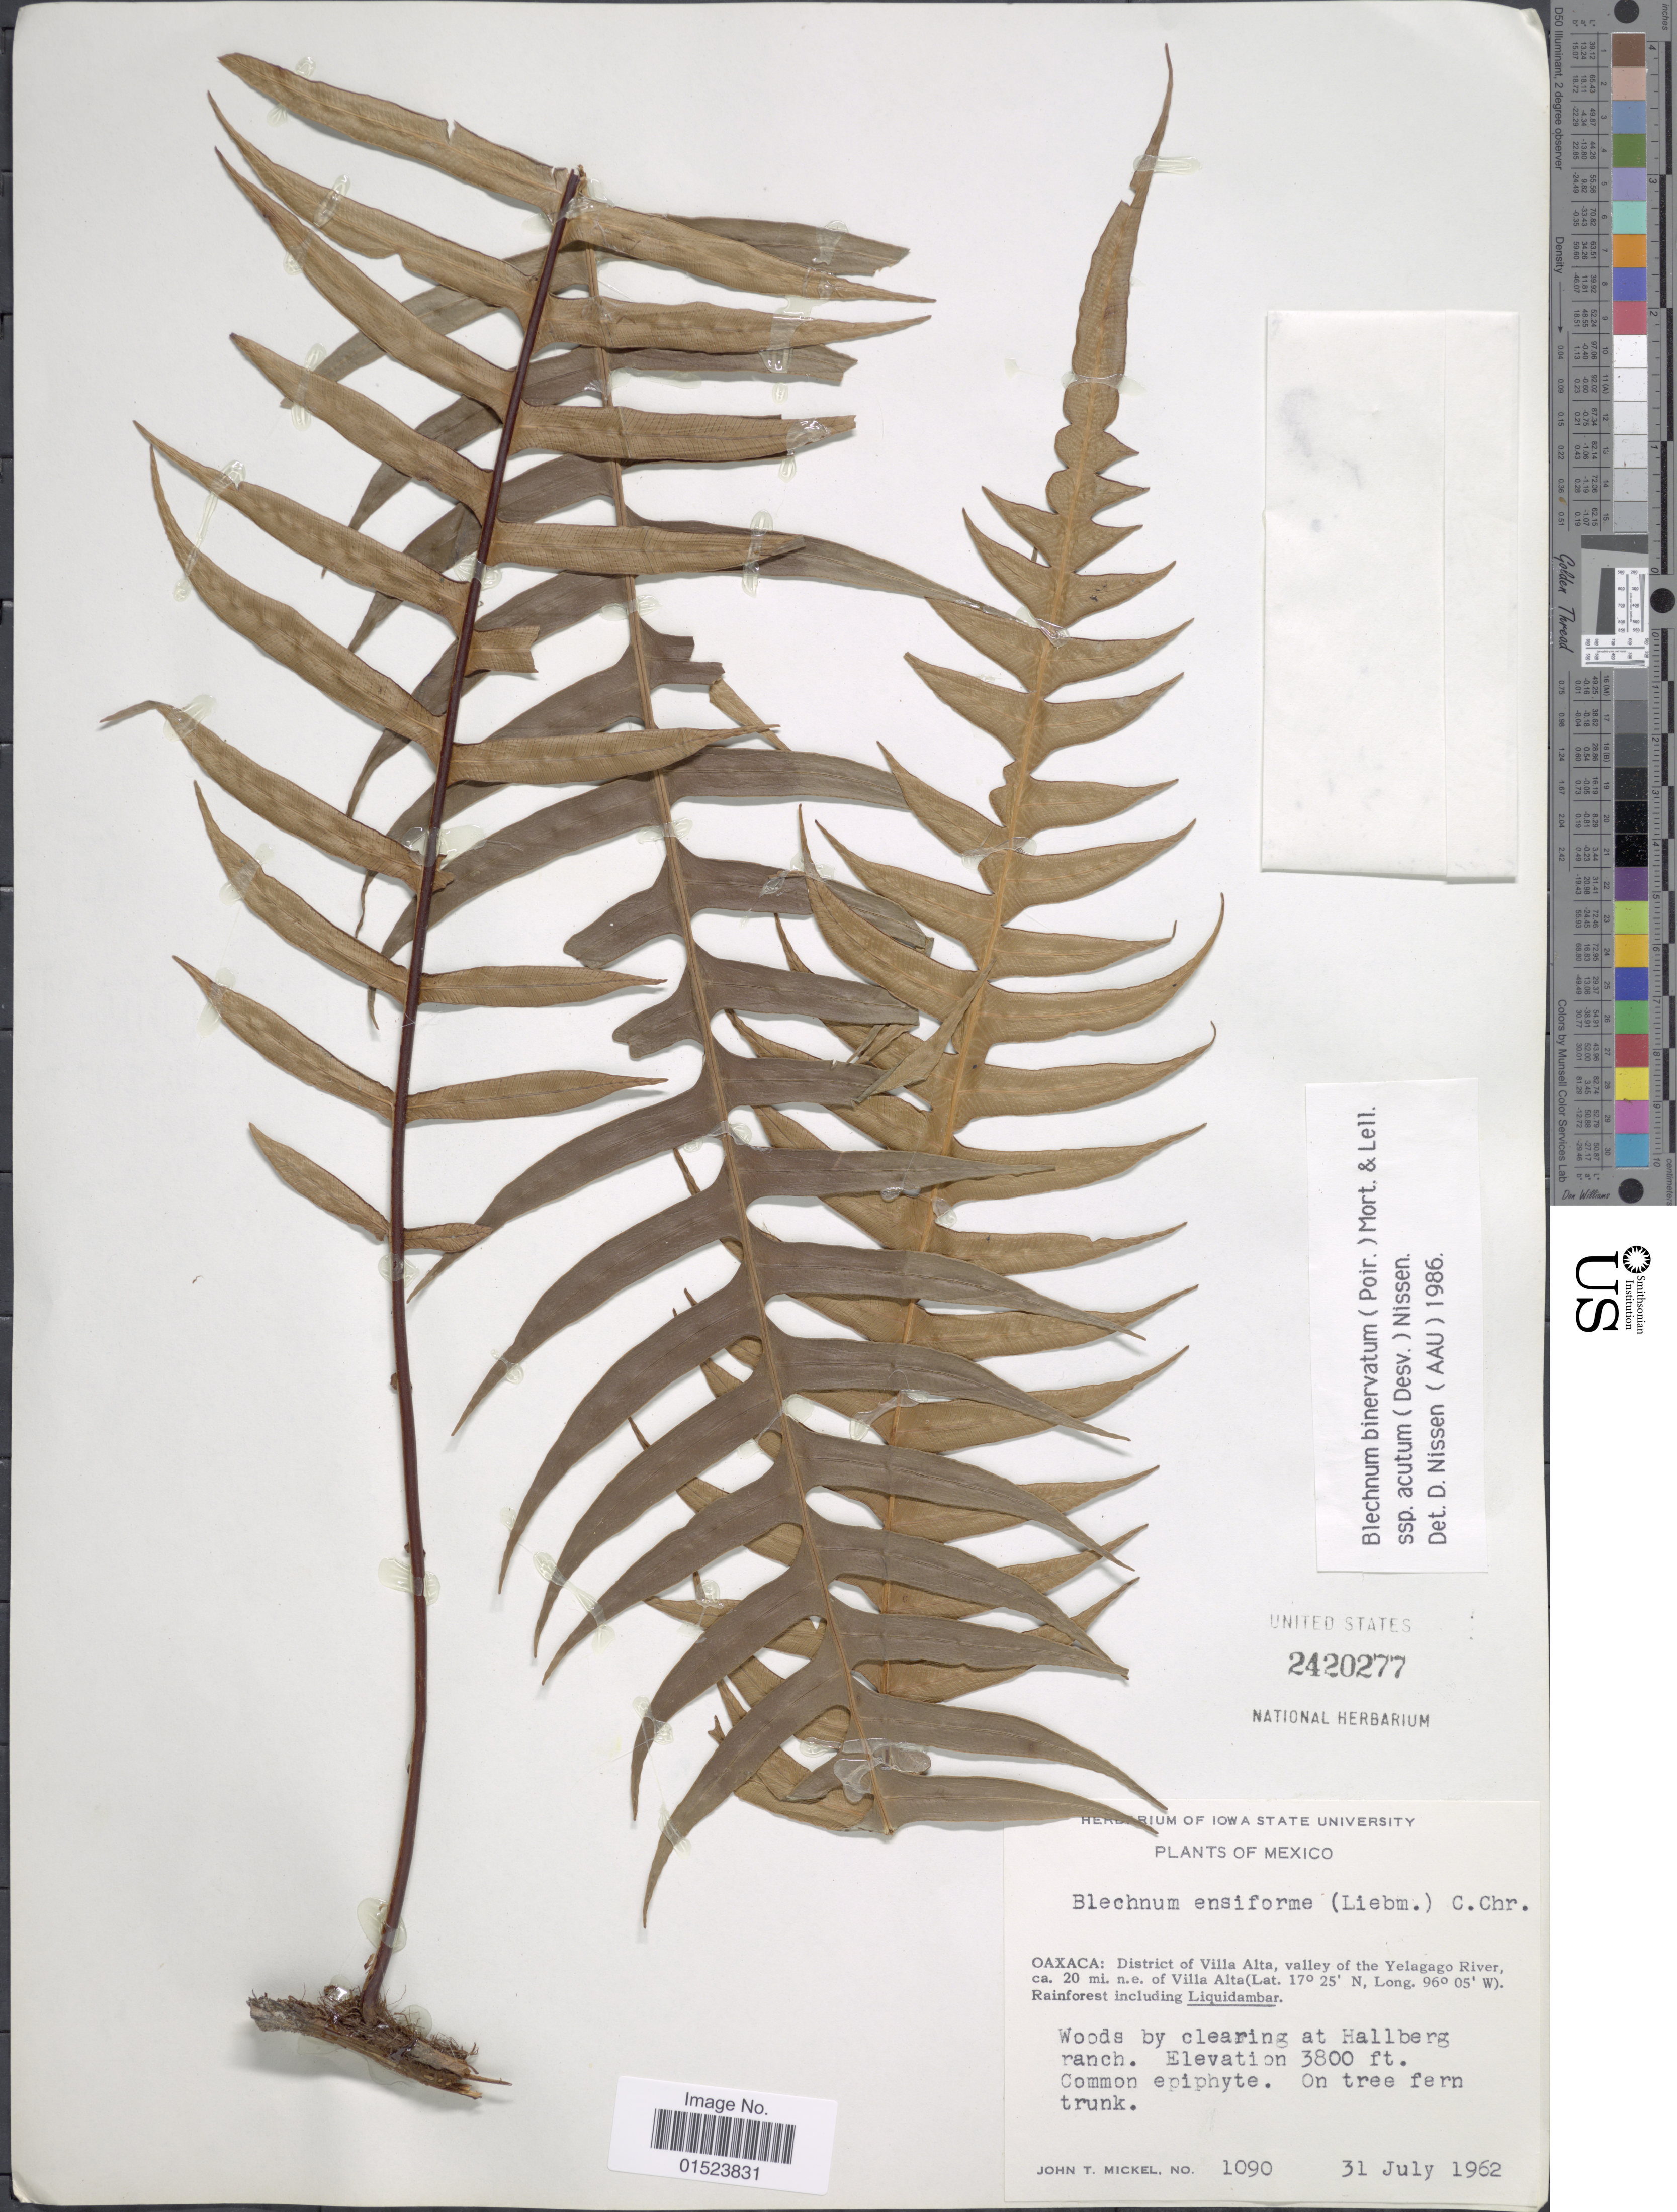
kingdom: Plantae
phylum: Tracheophyta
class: Polypodiopsida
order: Polypodiales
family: Blechnaceae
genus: Blechnum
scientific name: Blechnum ensiforme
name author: (Liebm.) C. Chr.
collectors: J. T. Mickel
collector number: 1090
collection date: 1962-07-31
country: Mexico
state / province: Oaxaca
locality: District of Villa Alta, valley of the Yelagago River, ca. 20 mi. n.e. of Villa Alta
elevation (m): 1158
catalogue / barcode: US 2420277